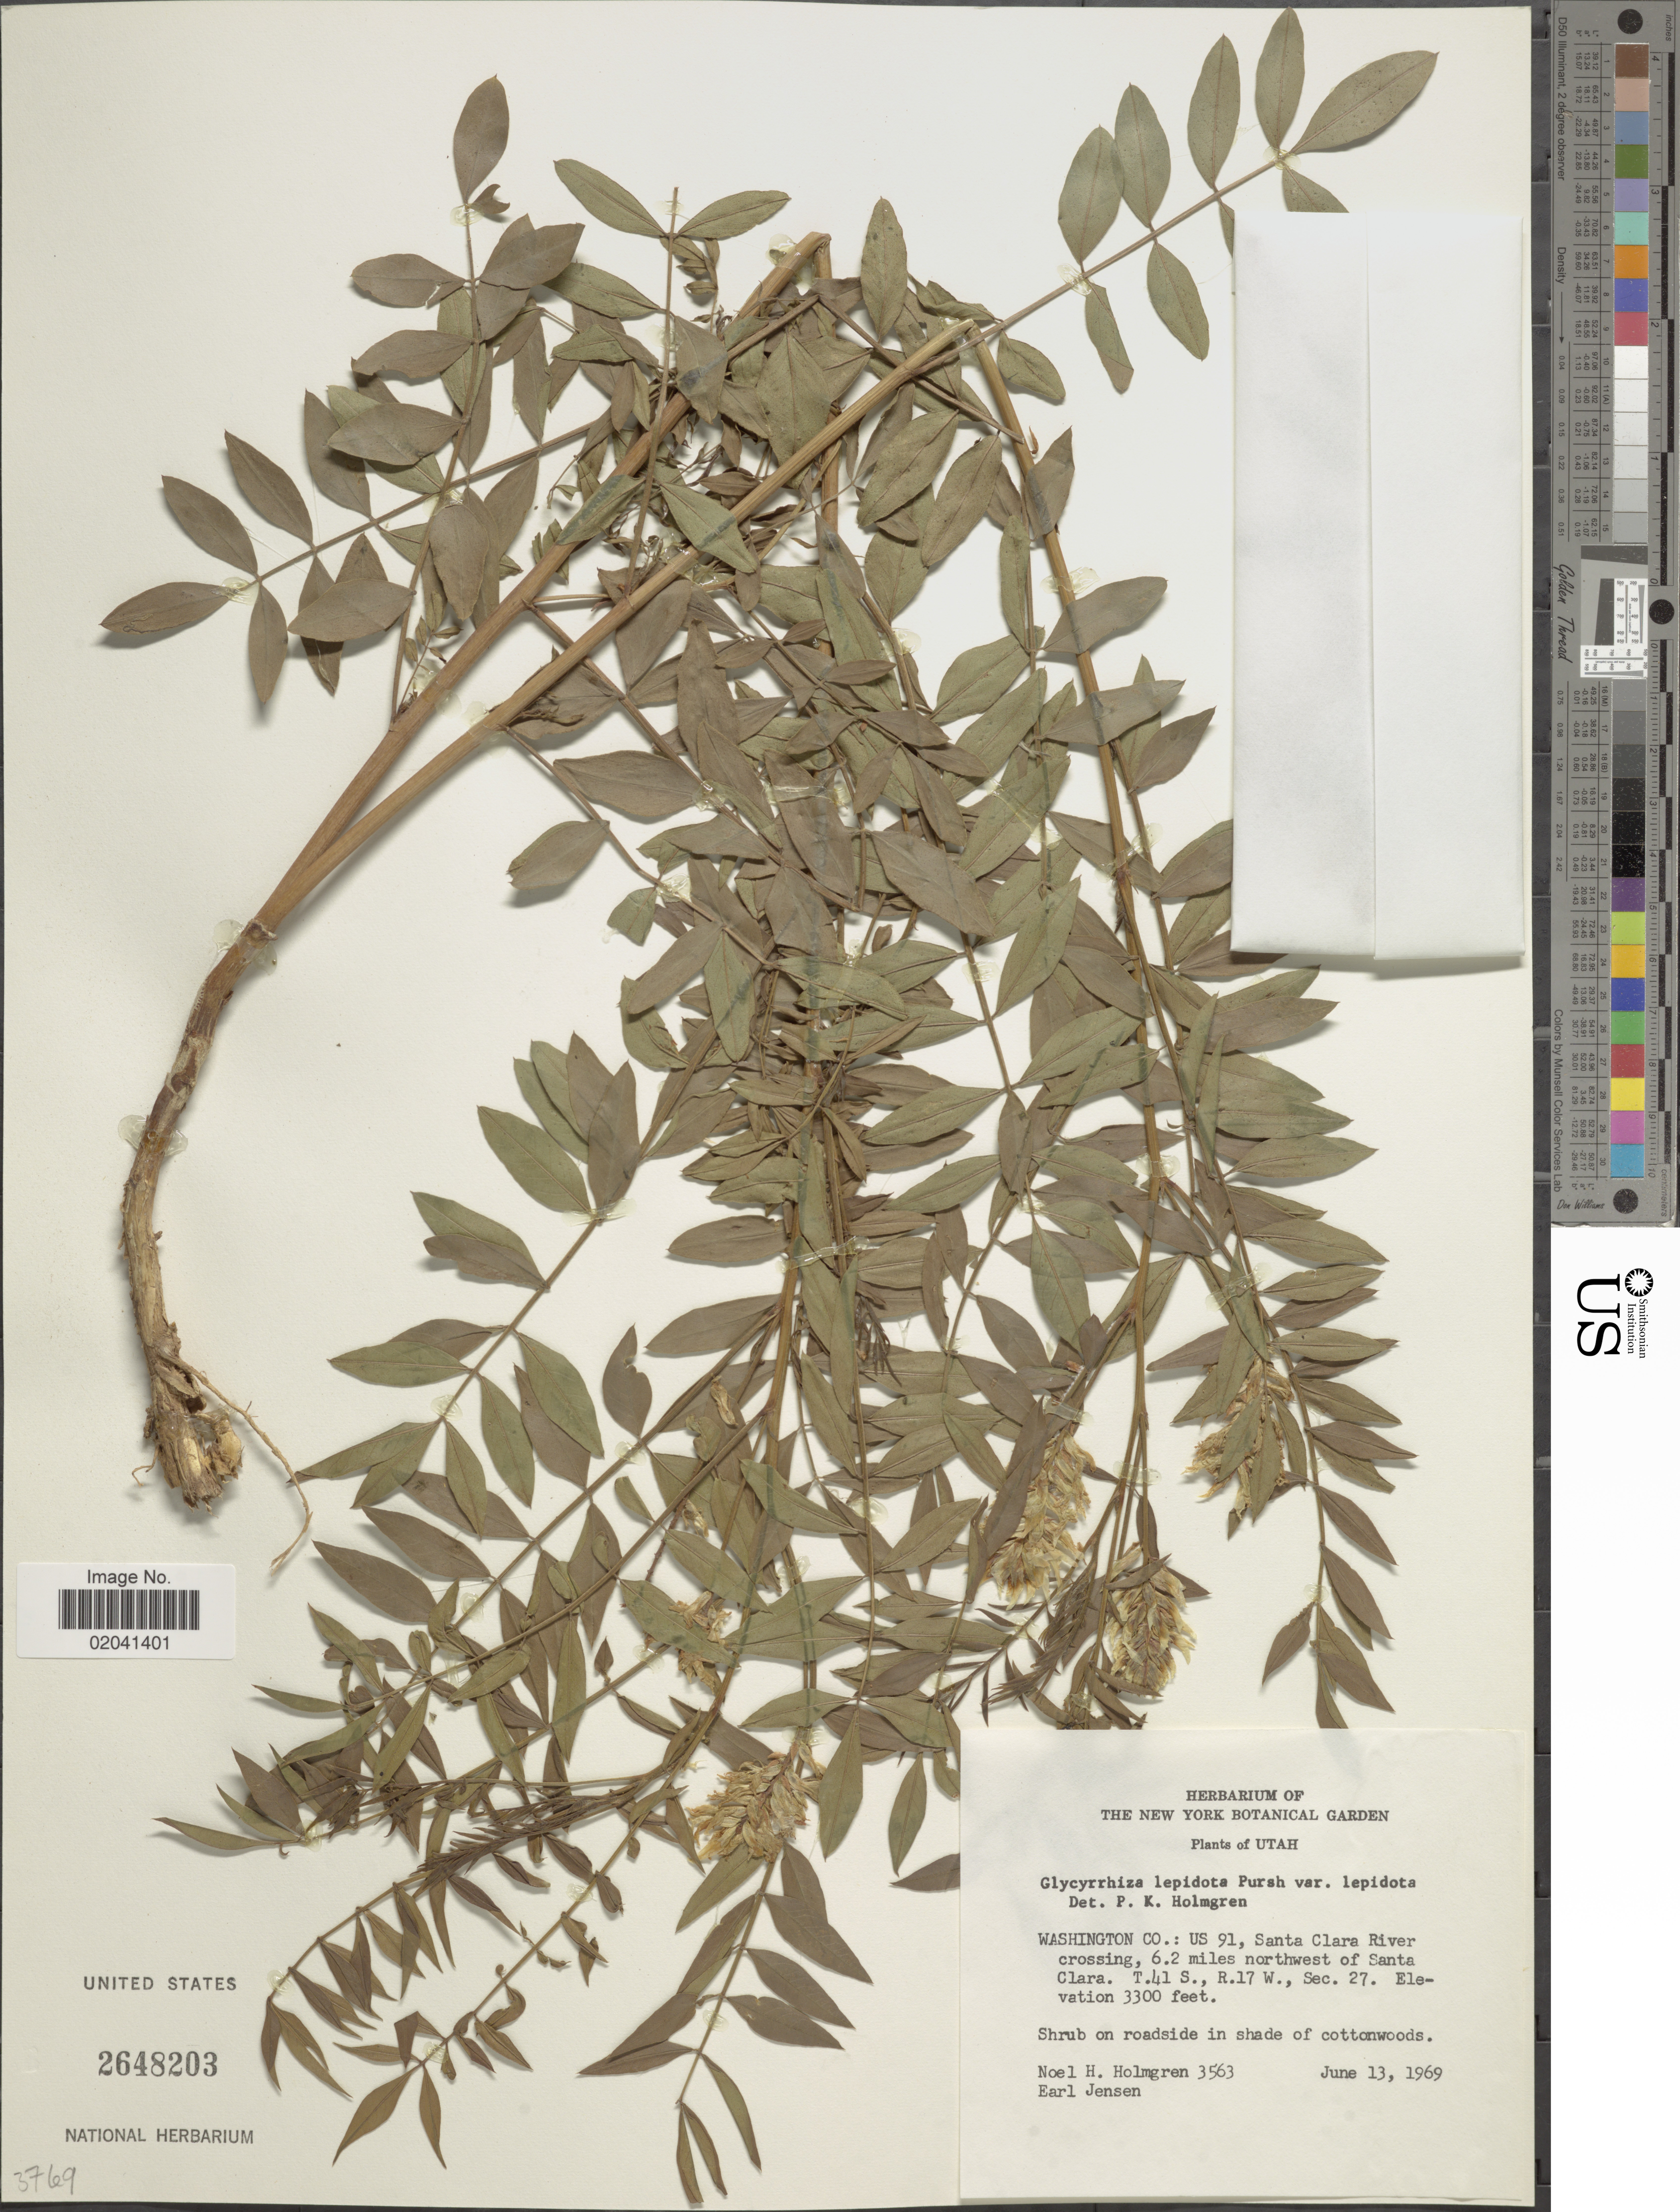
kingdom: Plantae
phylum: Tracheophyta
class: Magnoliopsida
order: Fabales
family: Fabaceae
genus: Glycyrrhiza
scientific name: Glycyrrhiza lepidota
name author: Pursh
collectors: N. H. Holmgren & E. Jensen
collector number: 3563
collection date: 1969-06-13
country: United States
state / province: Utah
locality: Washington Co.: US 91, Santa Clara River crossing, 6.2 miles northwest of Santa Clara. T.41 S., R.17 W., Sec. 27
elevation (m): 1006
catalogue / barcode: US 2648203